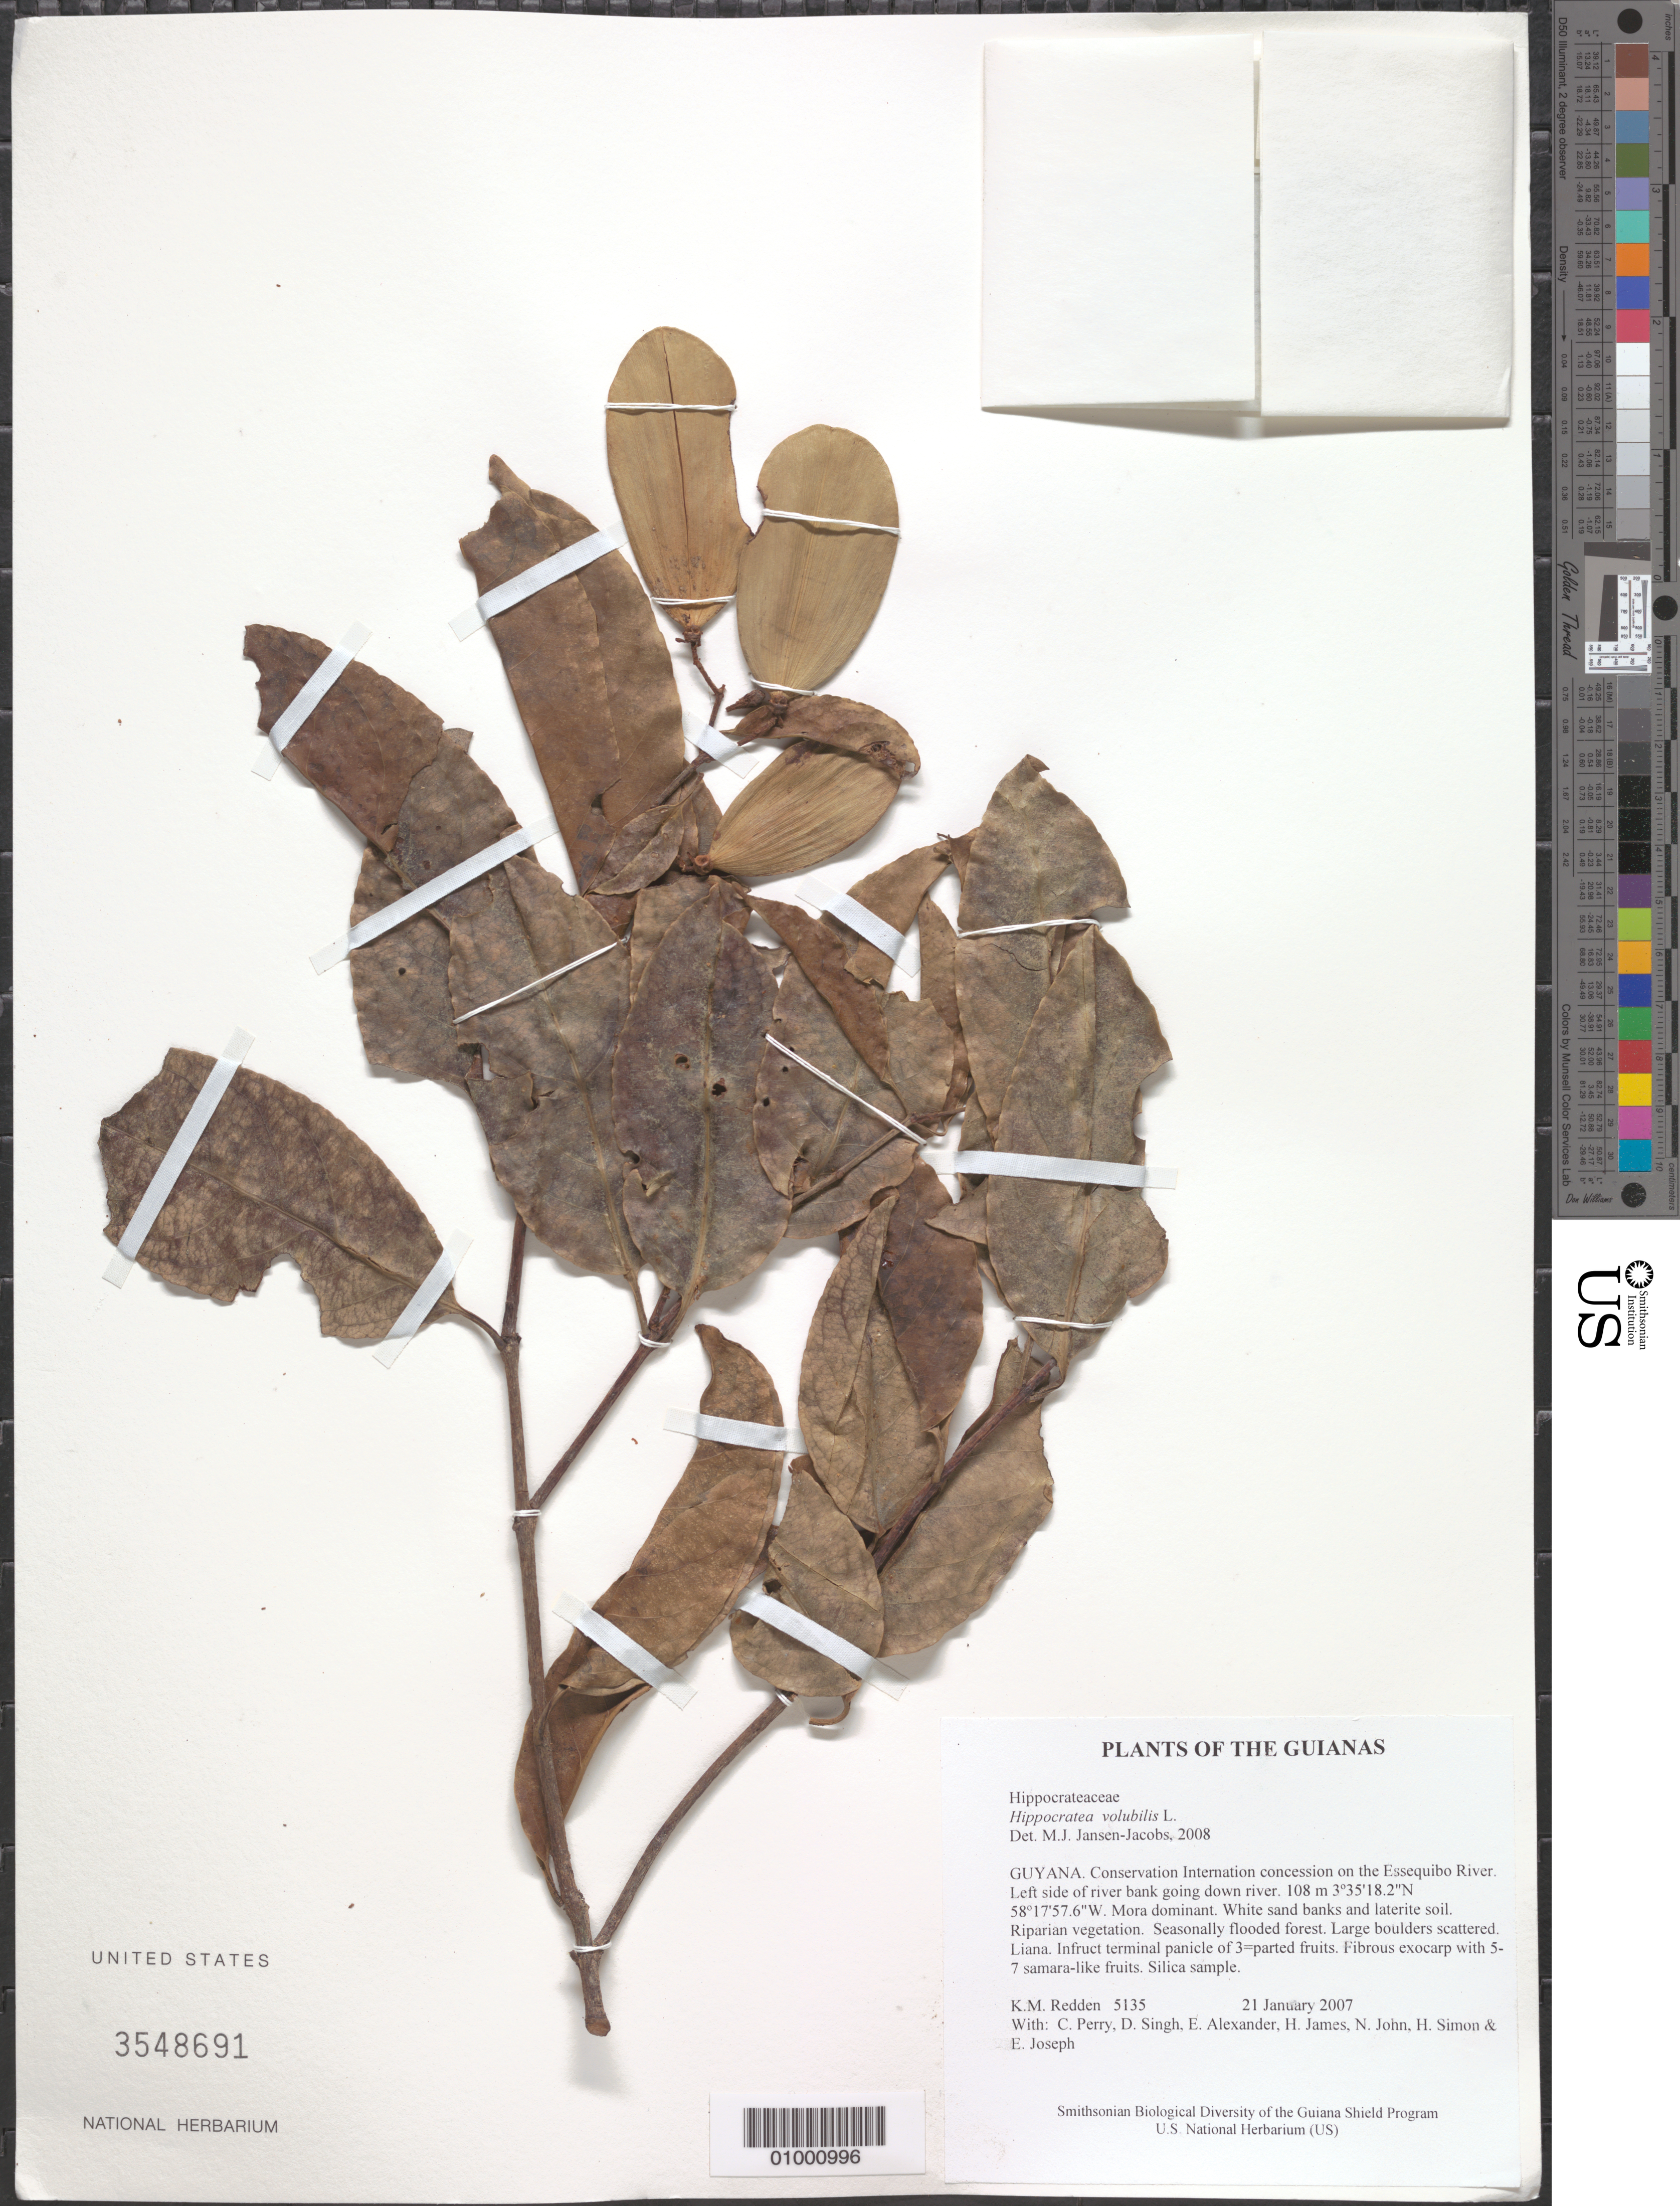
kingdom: Plantae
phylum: Tracheophyta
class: Magnoliopsida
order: Celastrales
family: Celastraceae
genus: Hippocratea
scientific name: Hippocratea volubilis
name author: L.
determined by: Jansen-Jacobs, M. J., (U), Nationaal Herbarium Nederland, Utrecht University branch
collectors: K. M. Redden, C. Perry, D. Singh, E. Alexander, H. James, N. John, H. Simon & E. Joseph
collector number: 5135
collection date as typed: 21 January 2007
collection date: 2007-01-21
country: Guyana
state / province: U. Takutu-U. Essequibo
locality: Conservation International concession on the Essequibo River. Left side of river bank going down river.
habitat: Mora dominant. White sand banks and laterite soil. Riparian vegetation. Seasonally flooded forest. Large boulders scattered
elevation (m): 108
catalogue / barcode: US 3548691